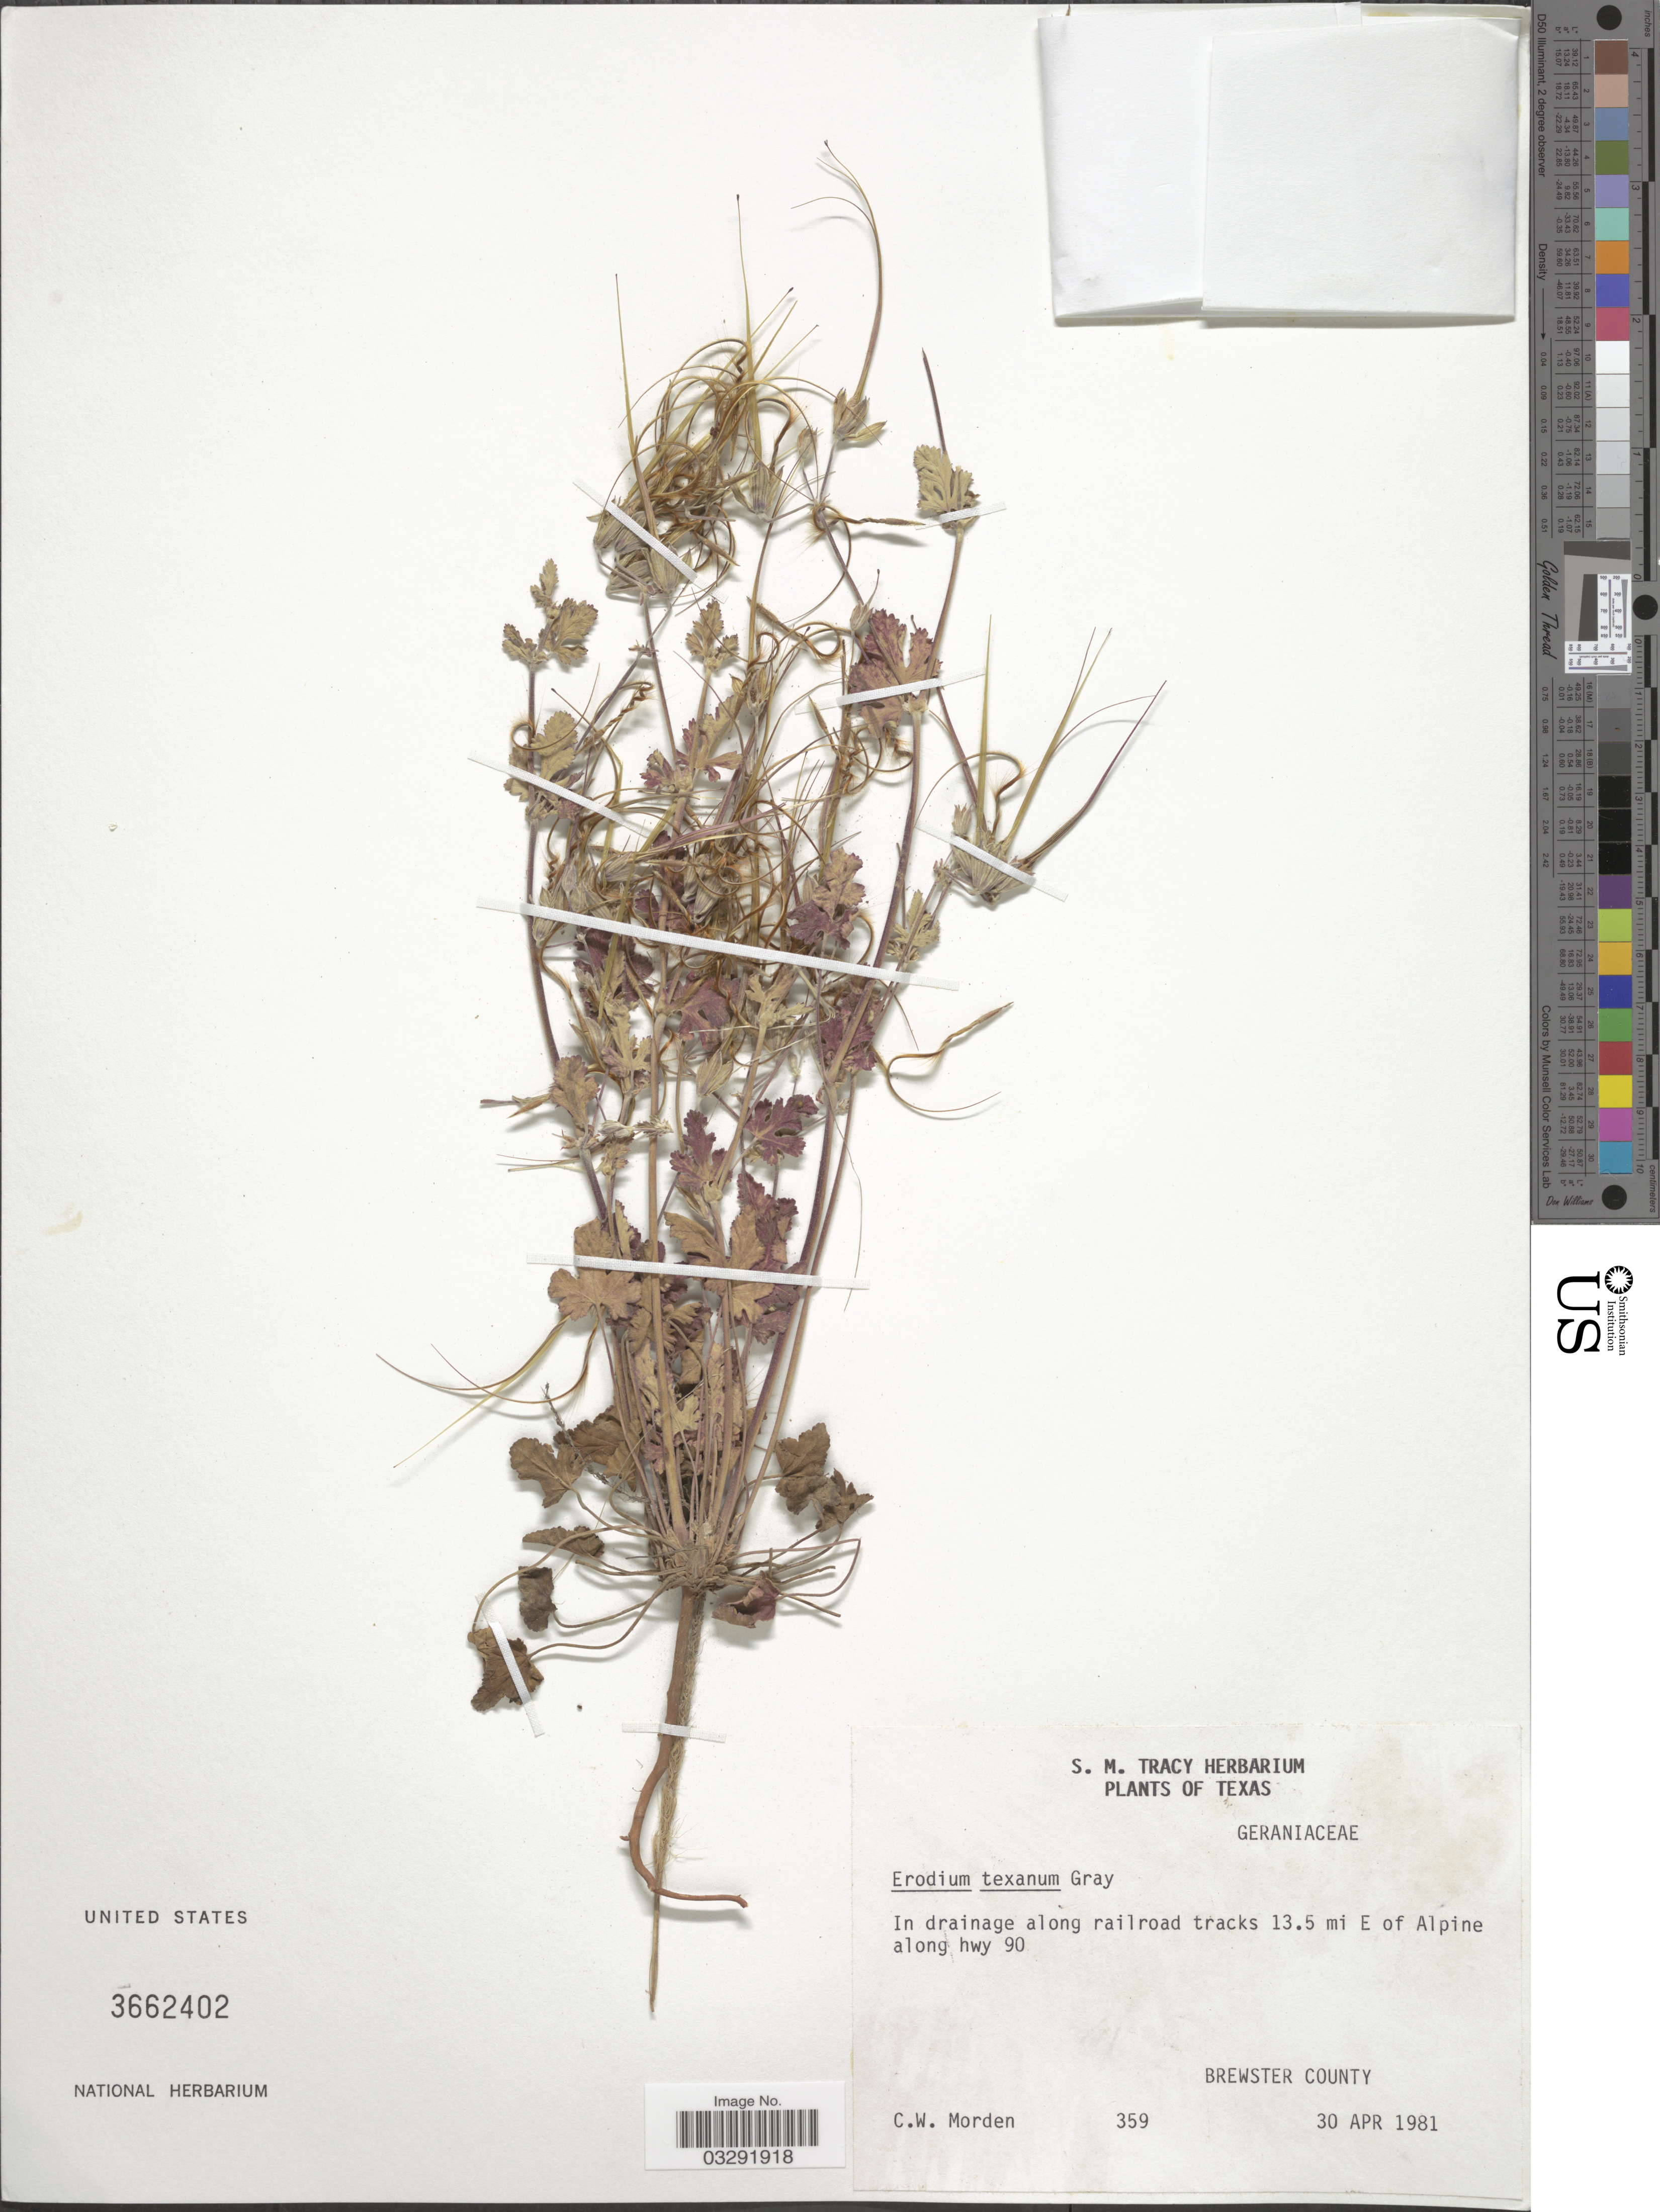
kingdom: Plantae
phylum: Tracheophyta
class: Magnoliopsida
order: Geraniales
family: Geraniaceae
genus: Erodium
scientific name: Erodium texanum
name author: A. Gray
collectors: C. Morden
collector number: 359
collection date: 1981-04-30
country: United States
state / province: Texas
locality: In drainage along railroad tracks 13.5 mi E of Alpine along hwy 90. Brewster County.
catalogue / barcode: US 3662402